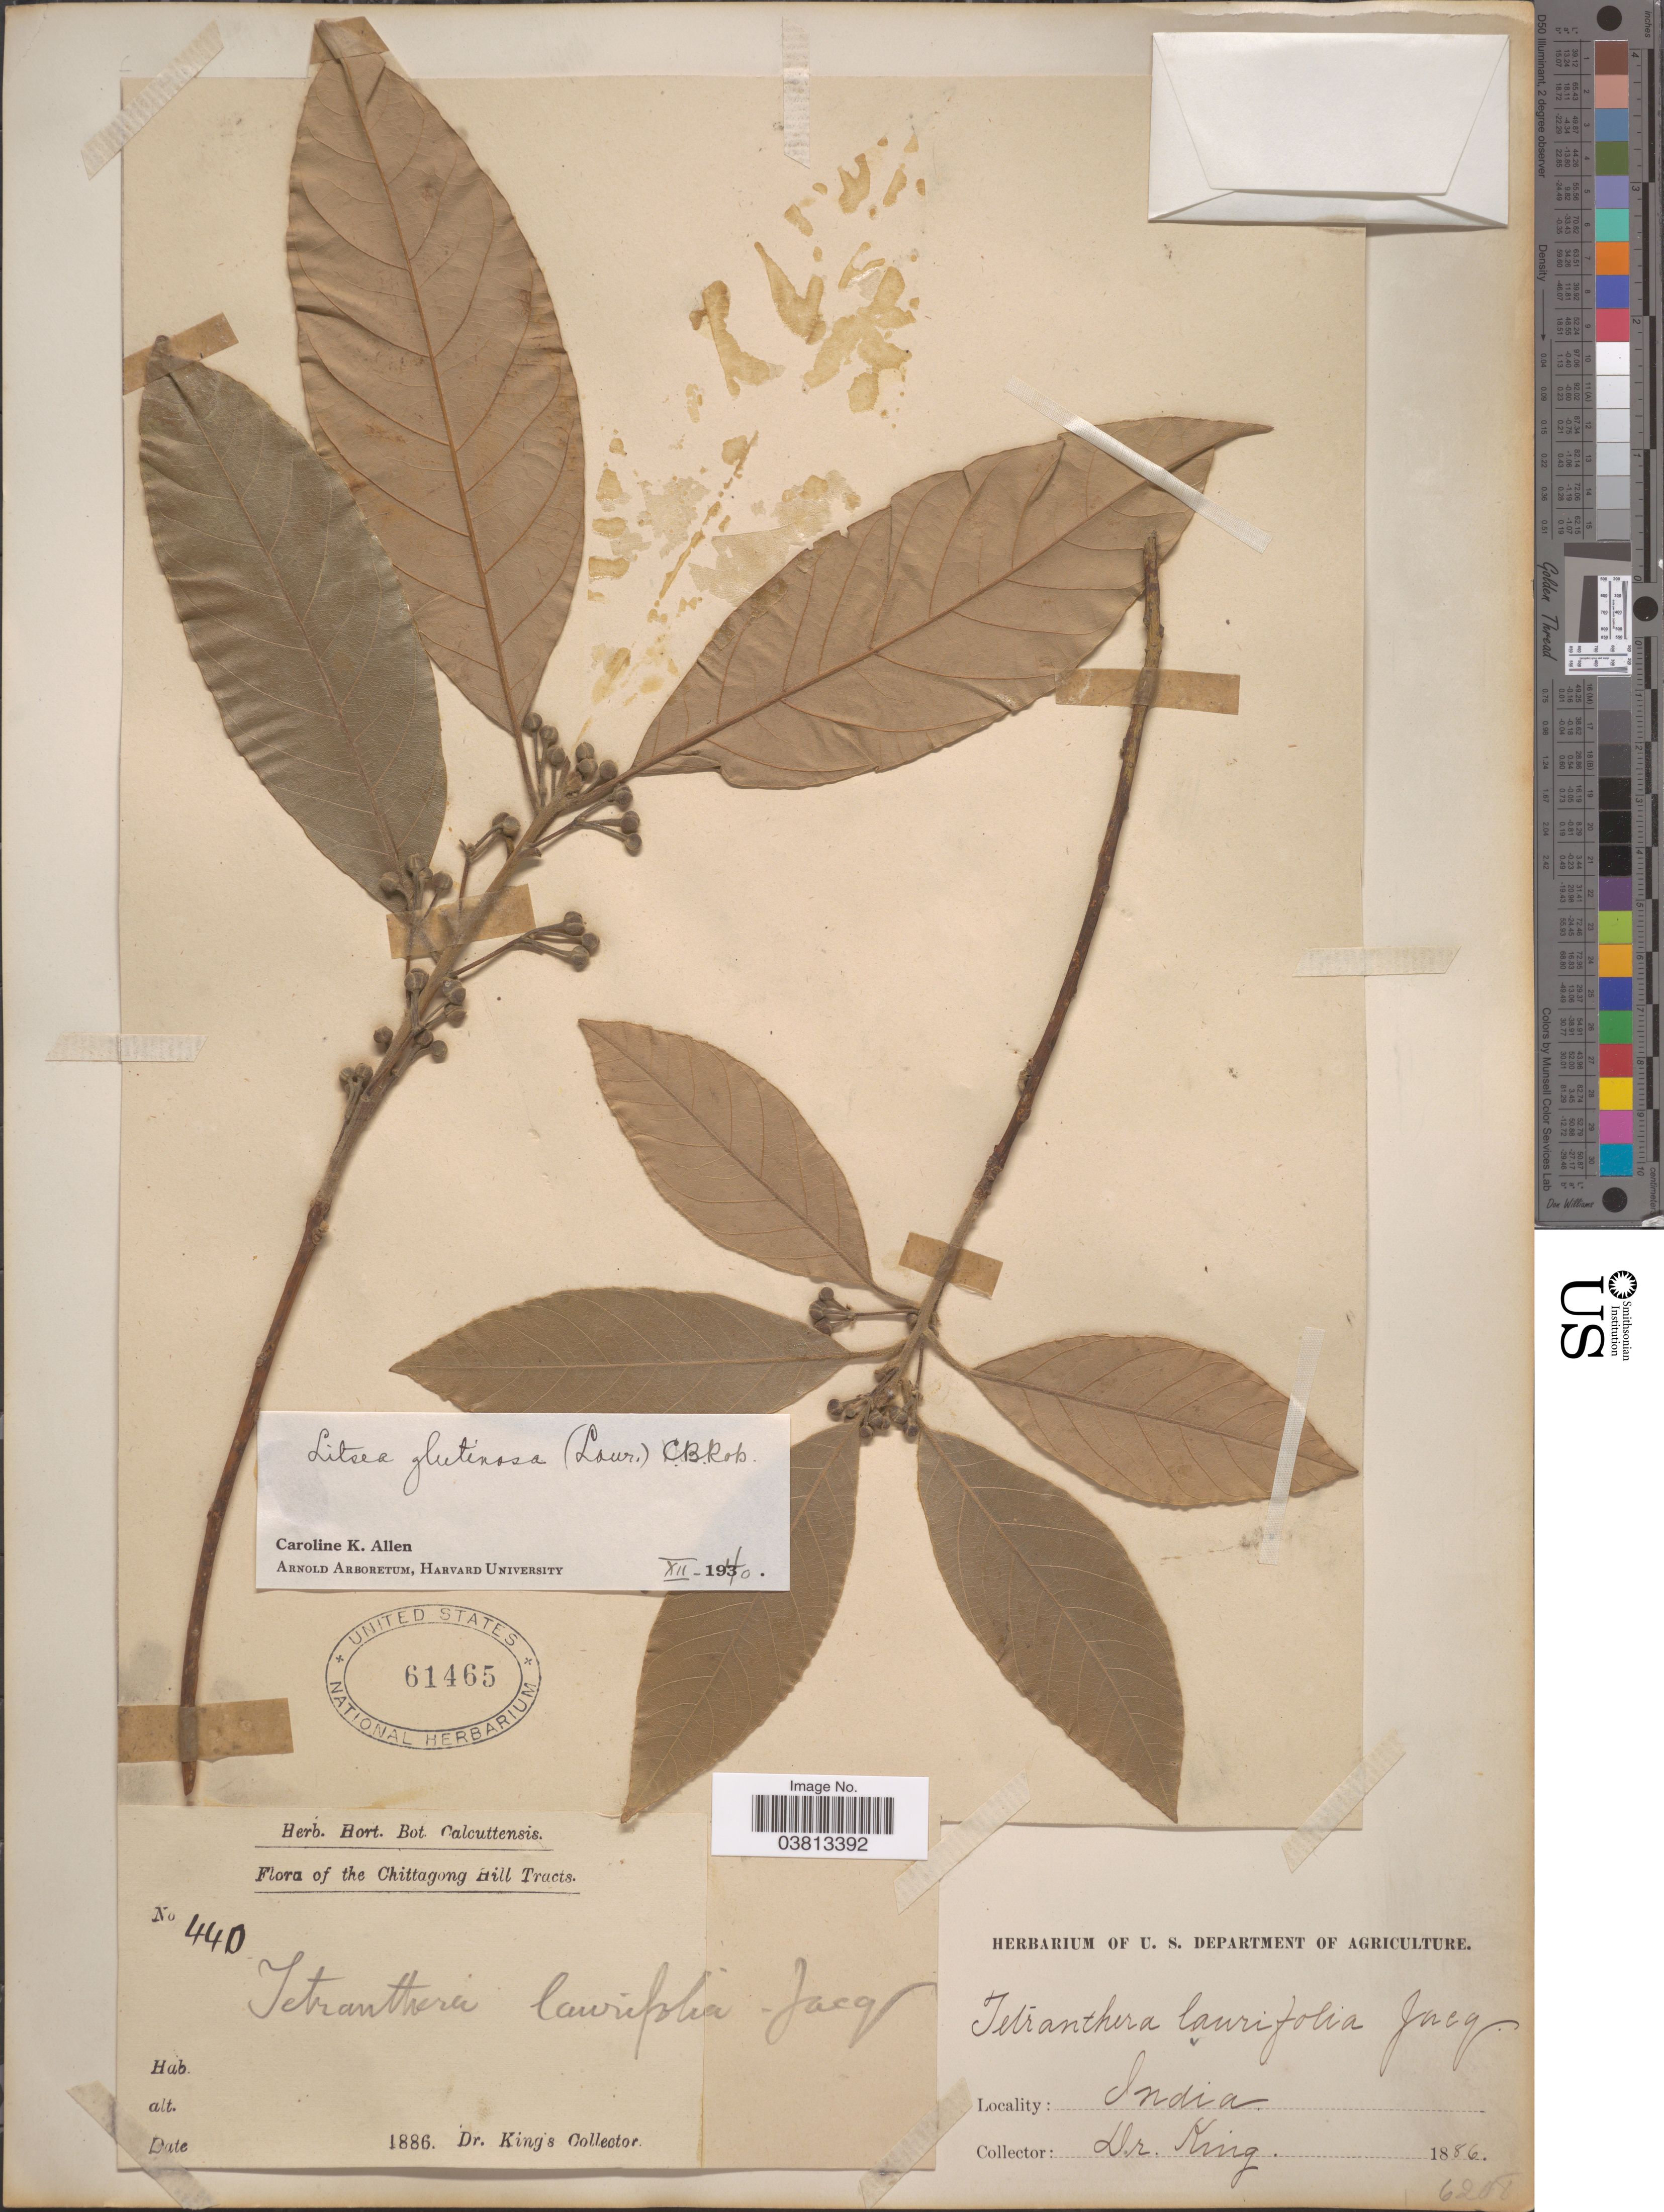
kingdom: Plantae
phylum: Tracheophyta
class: Magnoliopsida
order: Laurales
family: Lauraceae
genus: Litsea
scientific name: Litsea glutinosa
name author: (Lour.) C.B. Rob.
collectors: Dr. King's collector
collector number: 440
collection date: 1886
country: Bangladesh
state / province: Chittagong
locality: Chittagong Hill Tracts.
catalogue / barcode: US 61465